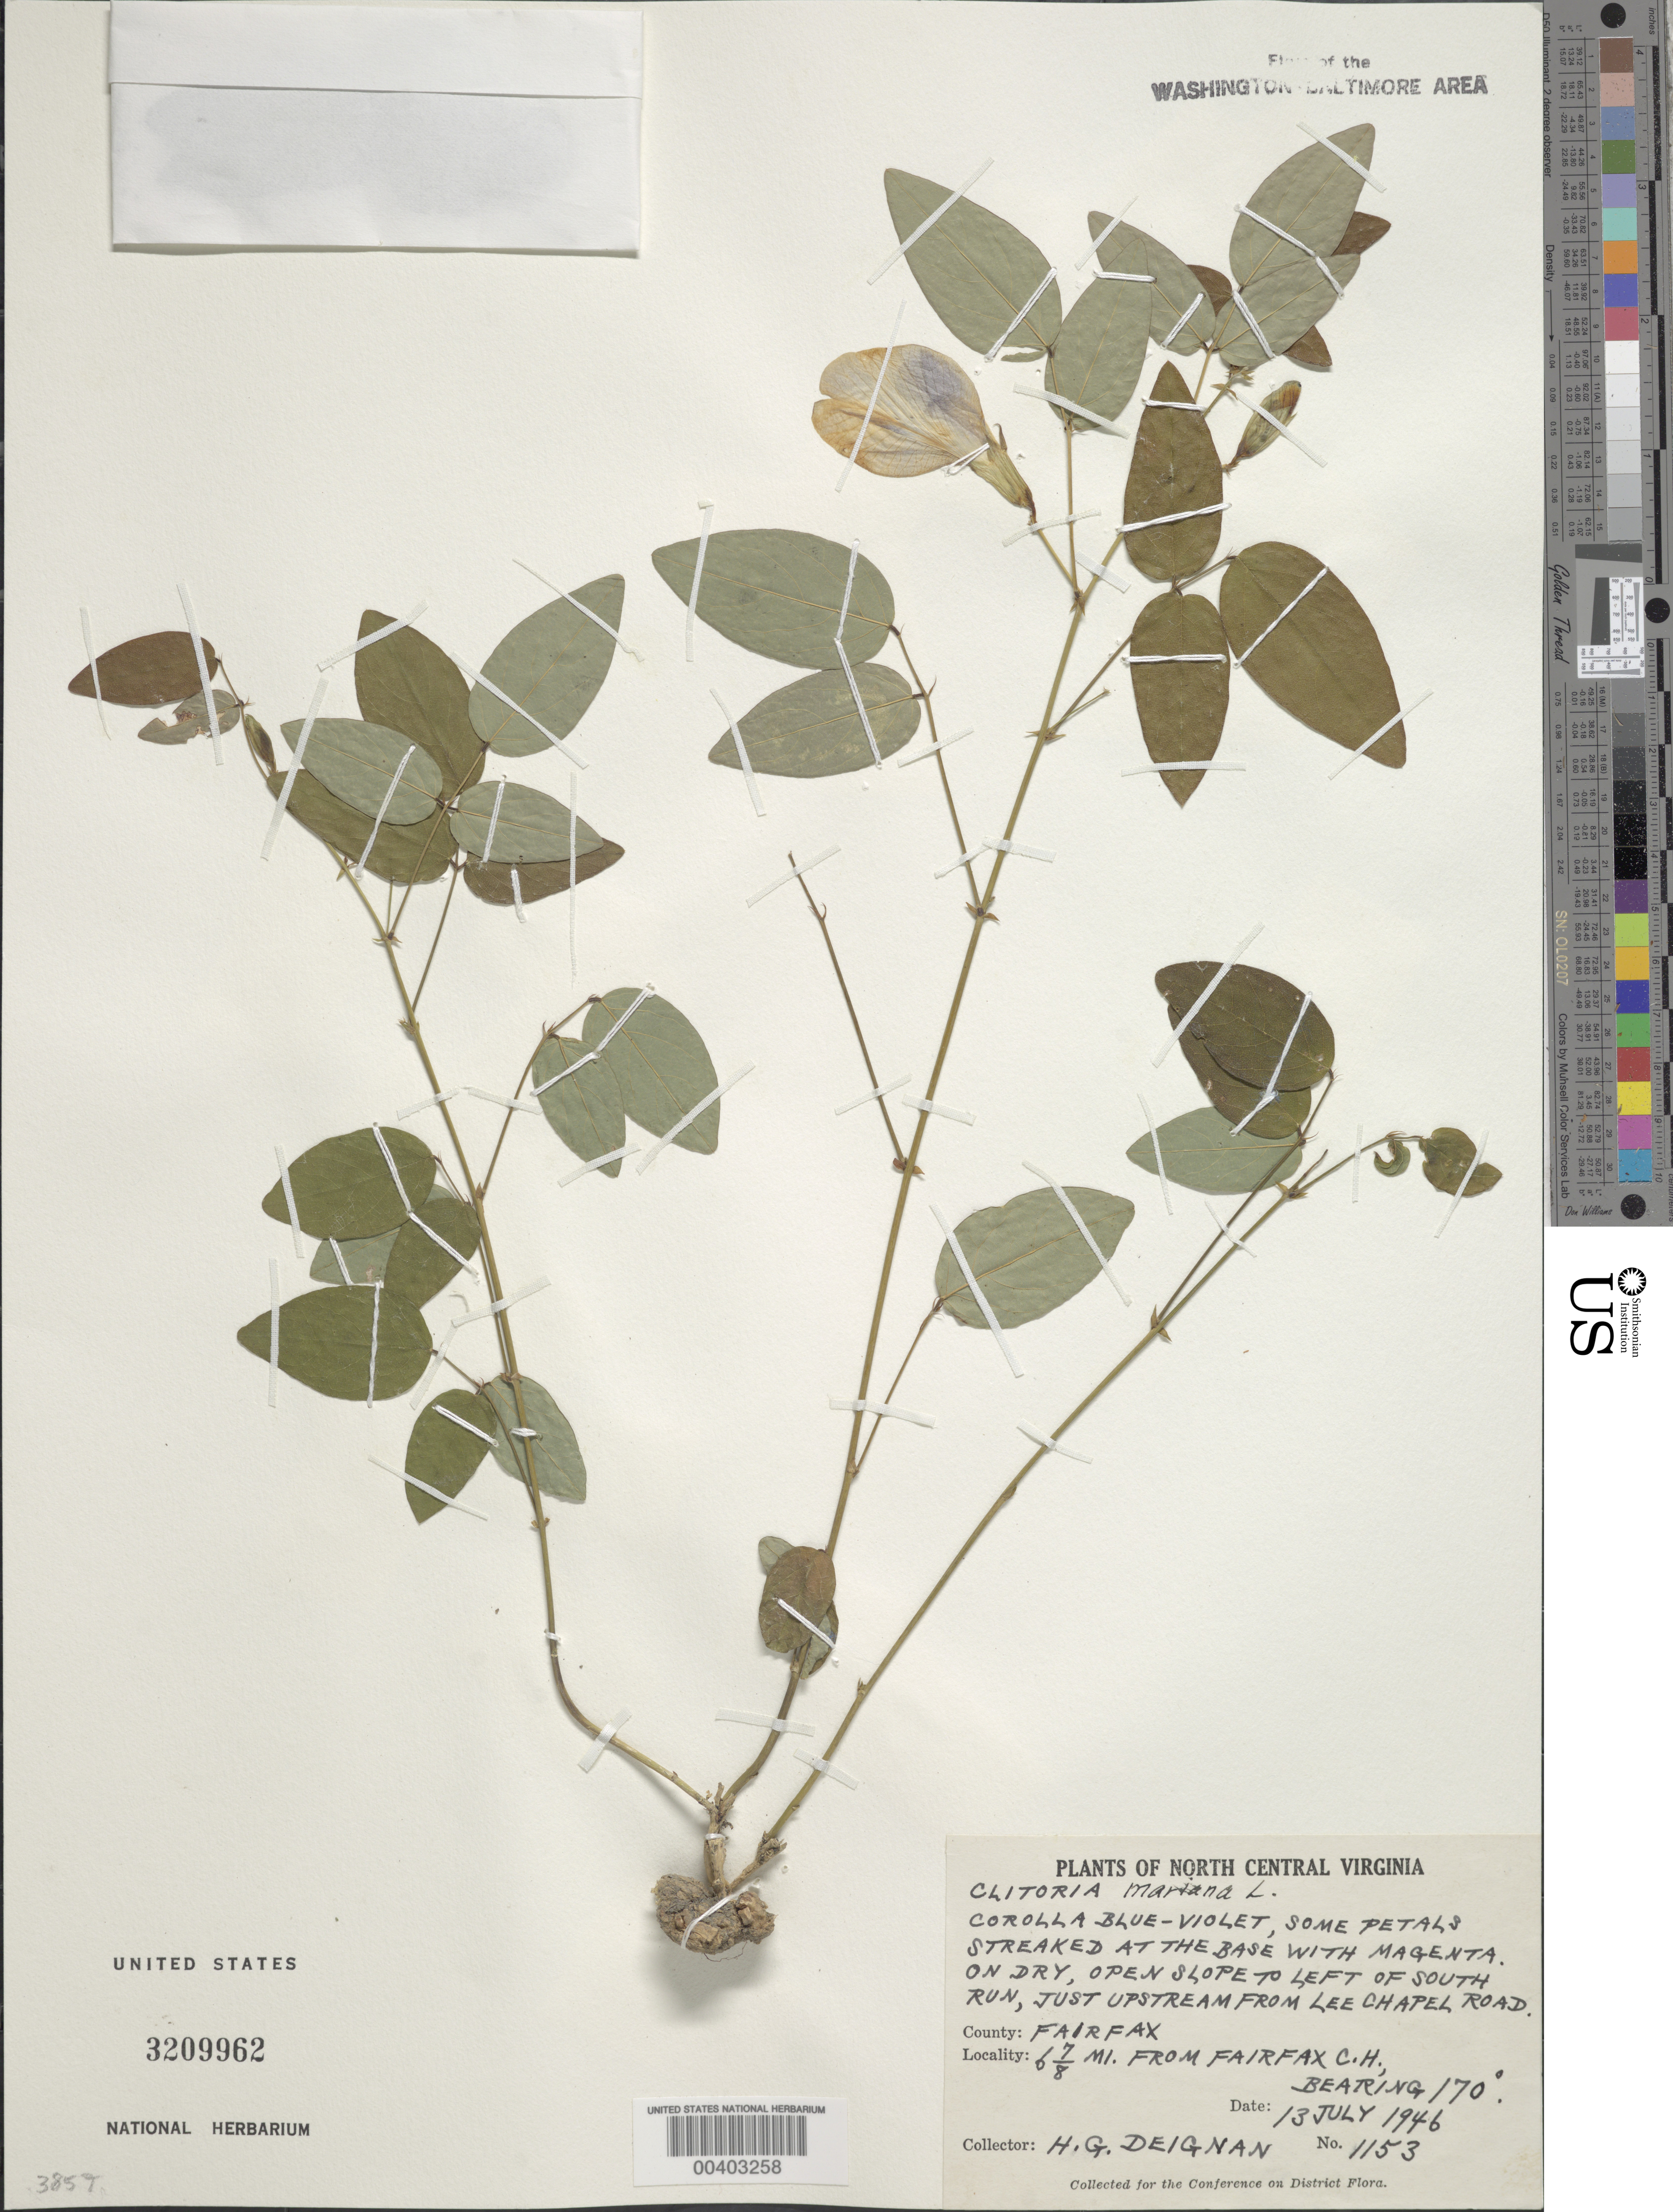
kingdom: Plantae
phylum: Tracheophyta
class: Magnoliopsida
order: Fabales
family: Fabaceae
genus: Clitoria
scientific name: Clitoria mariana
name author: L.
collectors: H. Deignan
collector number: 1153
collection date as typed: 13 Jul 1946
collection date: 1946-07-13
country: United States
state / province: Virginia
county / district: Fairfax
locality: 6 7/8 mi. from Fairfax County Courthouse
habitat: On dry open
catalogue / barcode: US 3209962